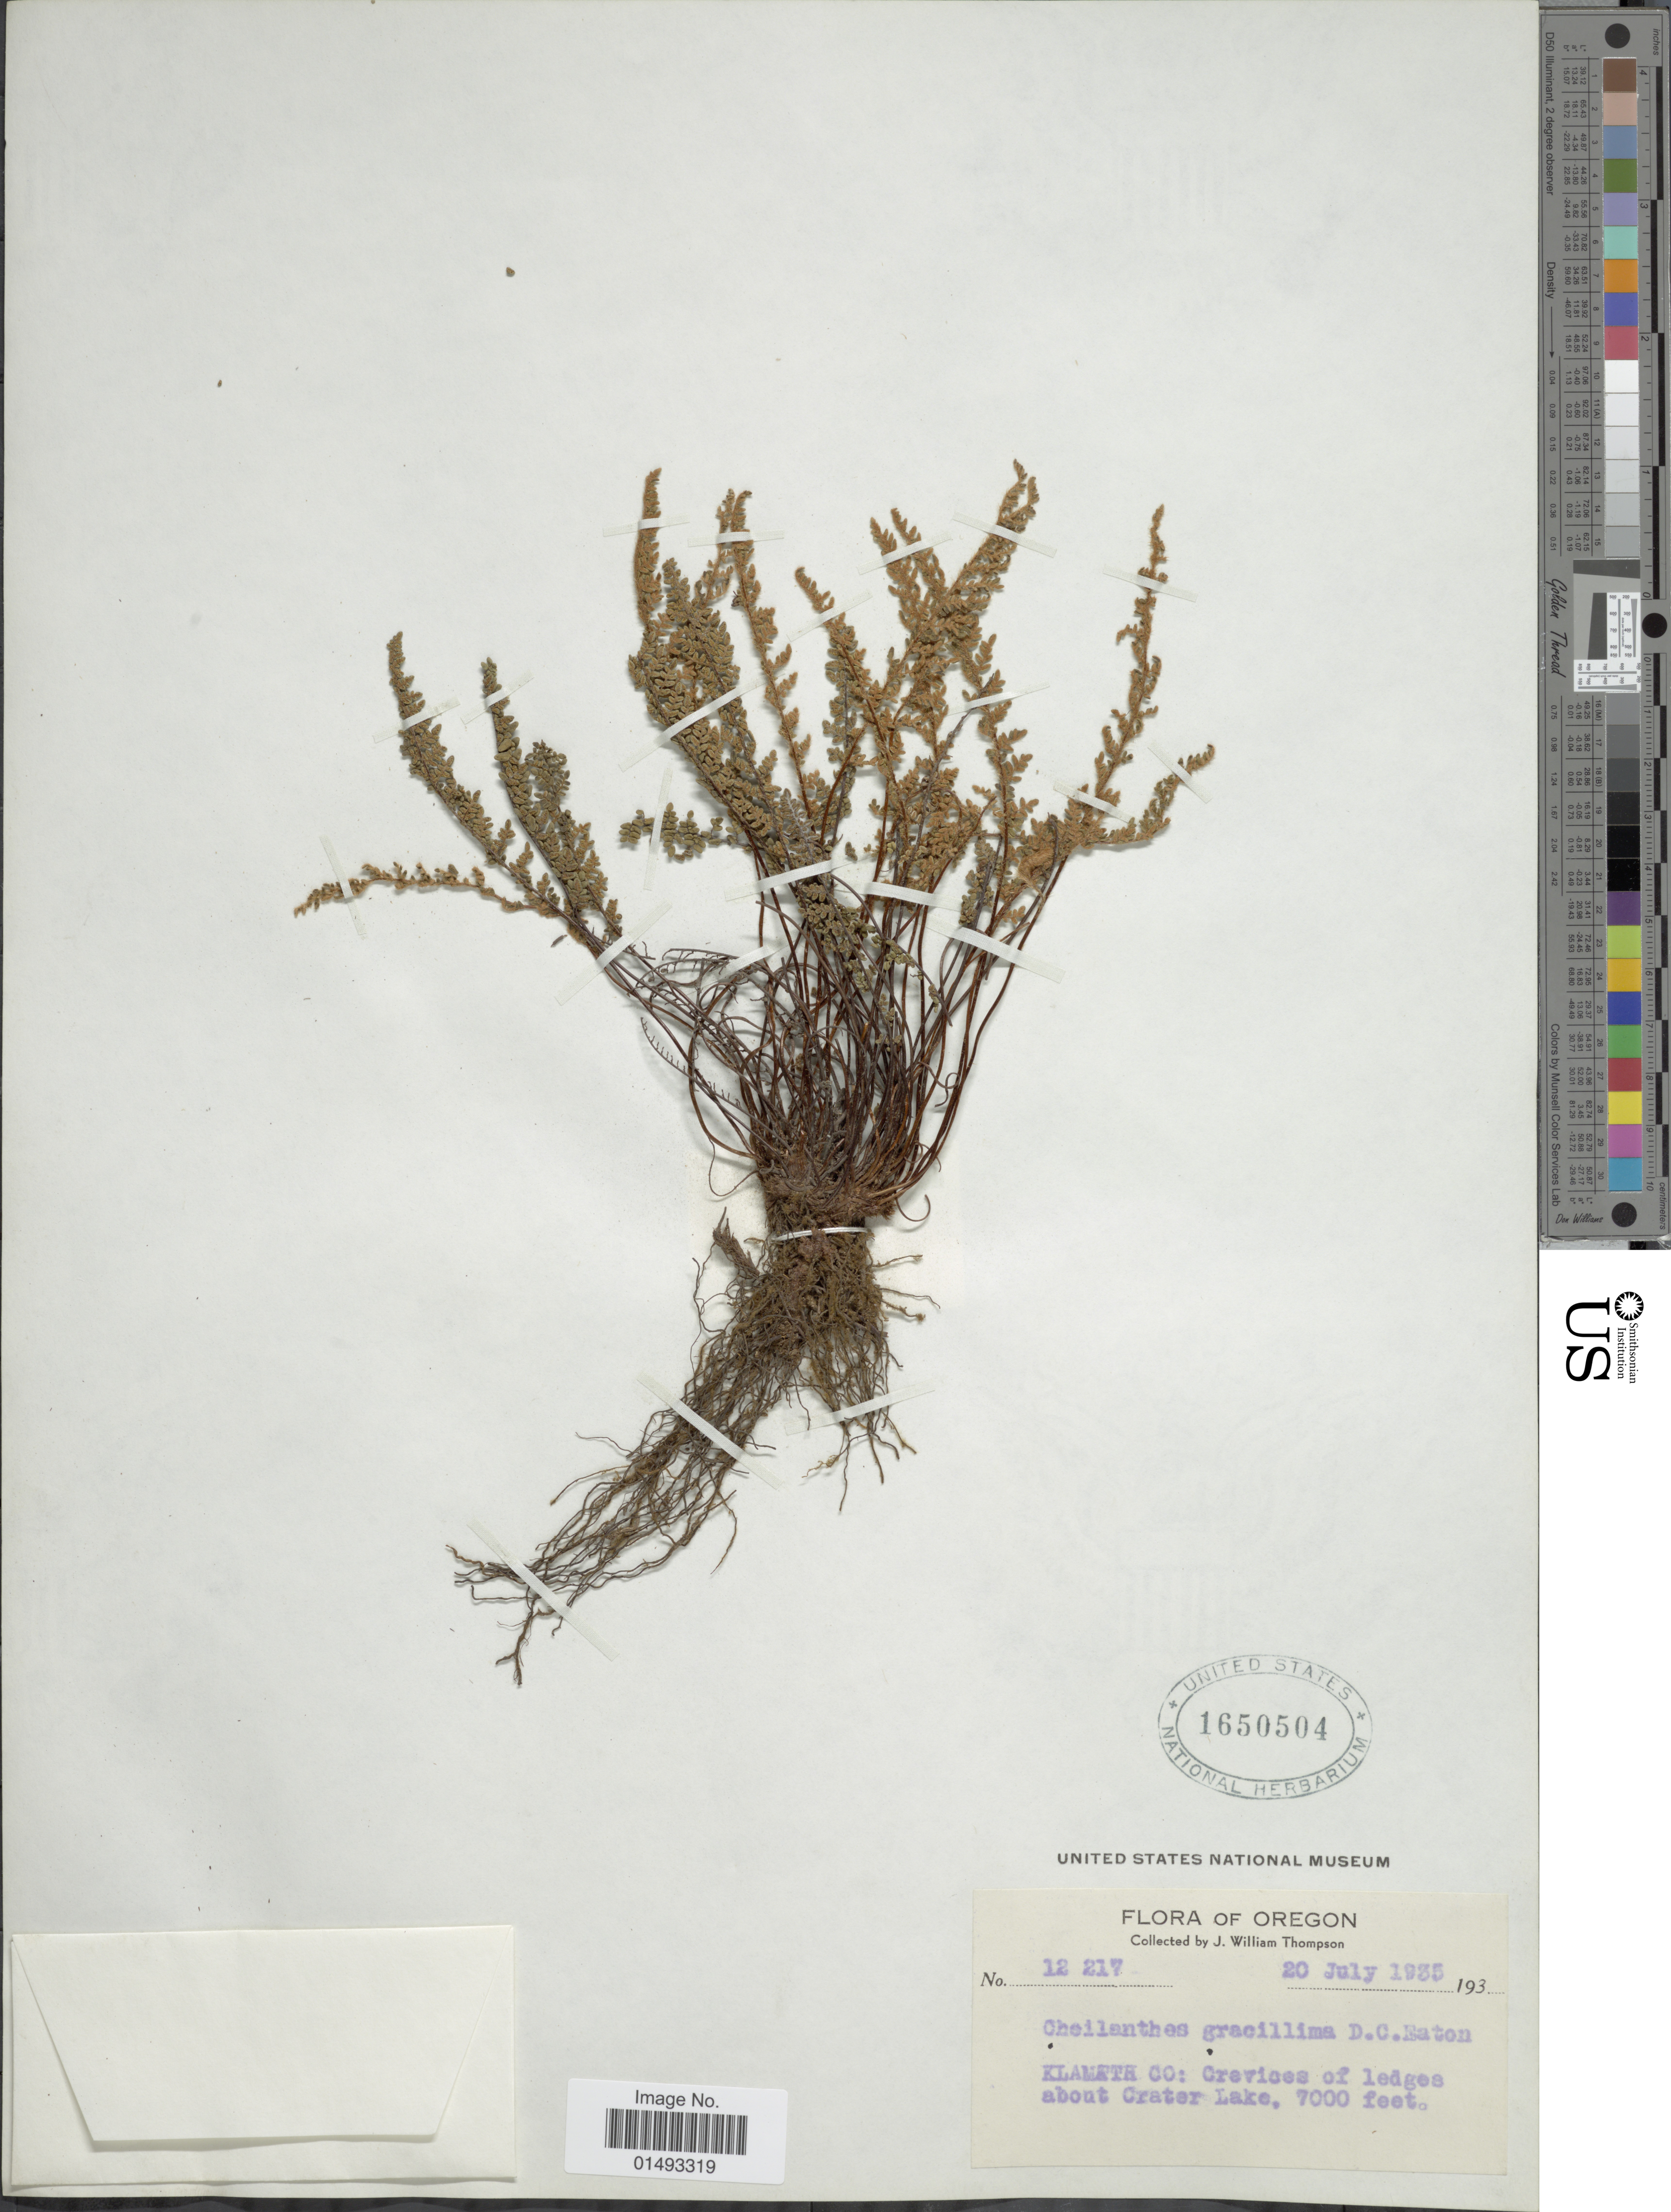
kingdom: Plantae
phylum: Tracheophyta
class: Polypodiopsida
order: Polypodiales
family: Pteridaceae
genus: Myriopteris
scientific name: Myriopteris gracillima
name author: (D.C. Eaton) J. Sm.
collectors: J. W. Thompson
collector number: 12217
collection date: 1935-07-20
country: United States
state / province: Oregon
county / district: Klamath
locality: Klameth Co: Crevice of ledges about Crater Lake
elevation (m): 2134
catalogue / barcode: US 1650504